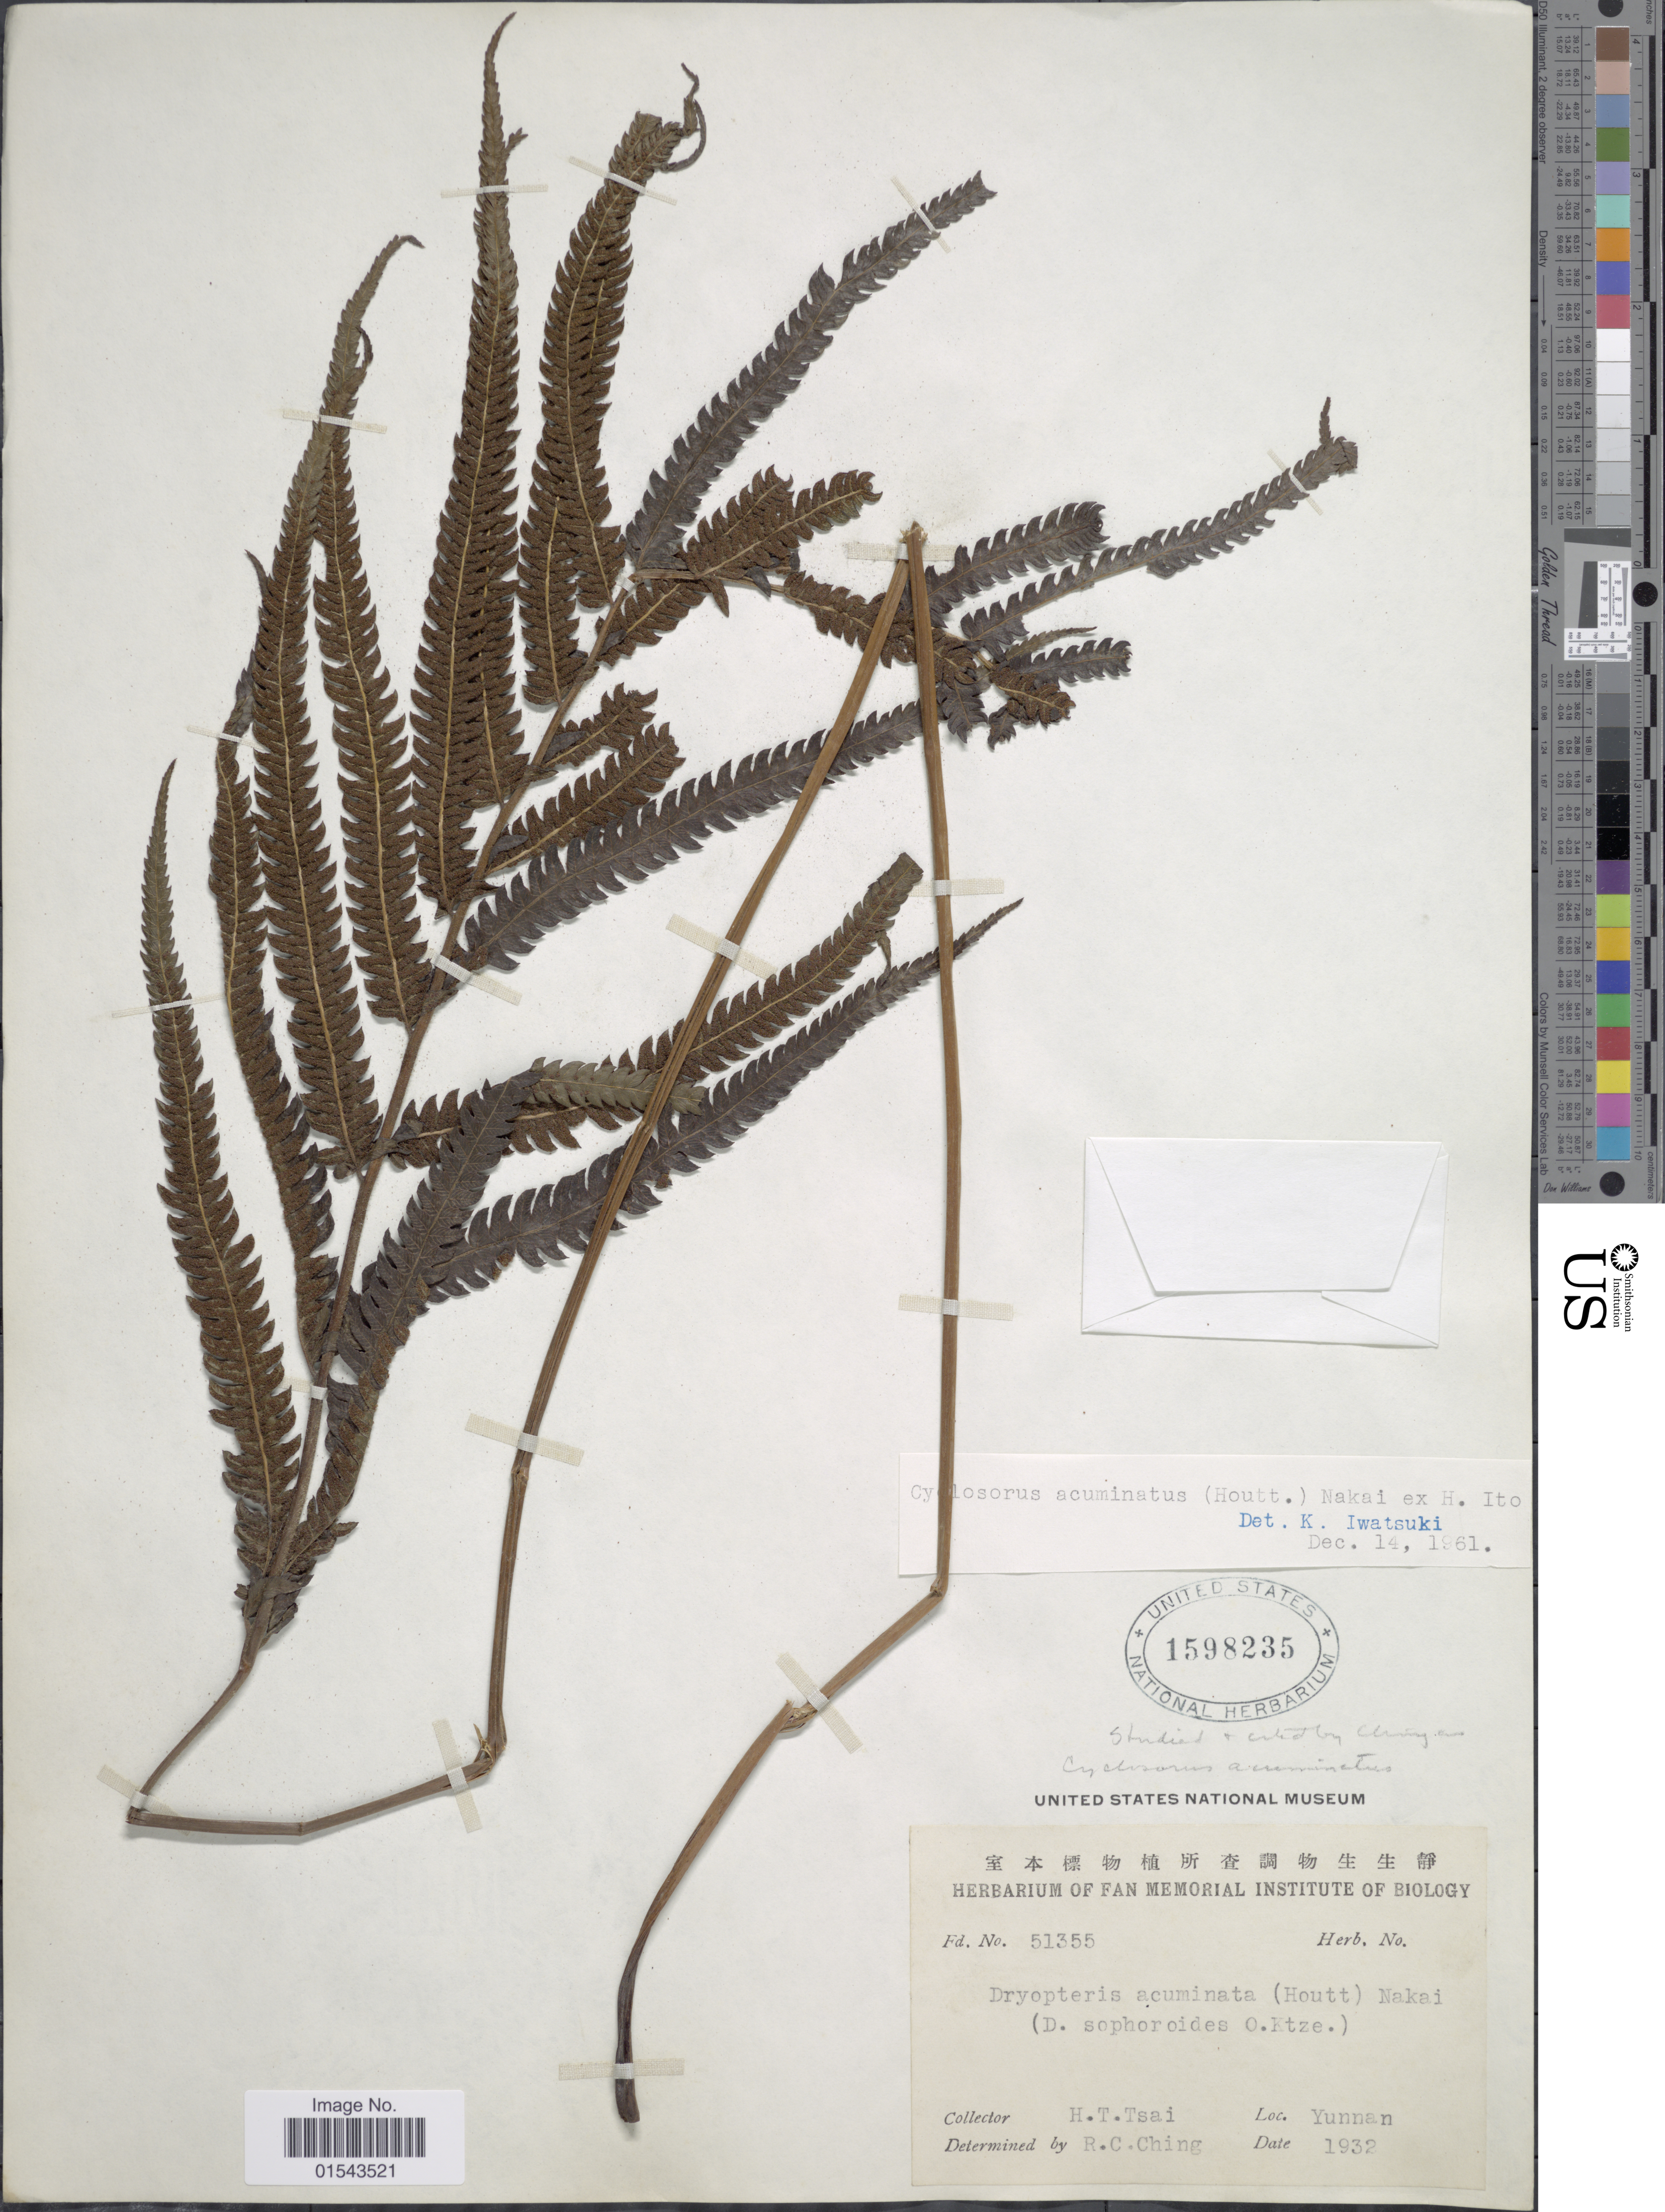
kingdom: Plantae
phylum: Tracheophyta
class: Polypodiopsida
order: Polypodiales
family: Thelypteridaceae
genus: Christella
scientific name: Christella acuminata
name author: (Houtt.) H. Lév.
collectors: H. Tsai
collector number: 51355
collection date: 1932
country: China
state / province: Yunnan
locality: Yunnan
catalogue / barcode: US 1598235